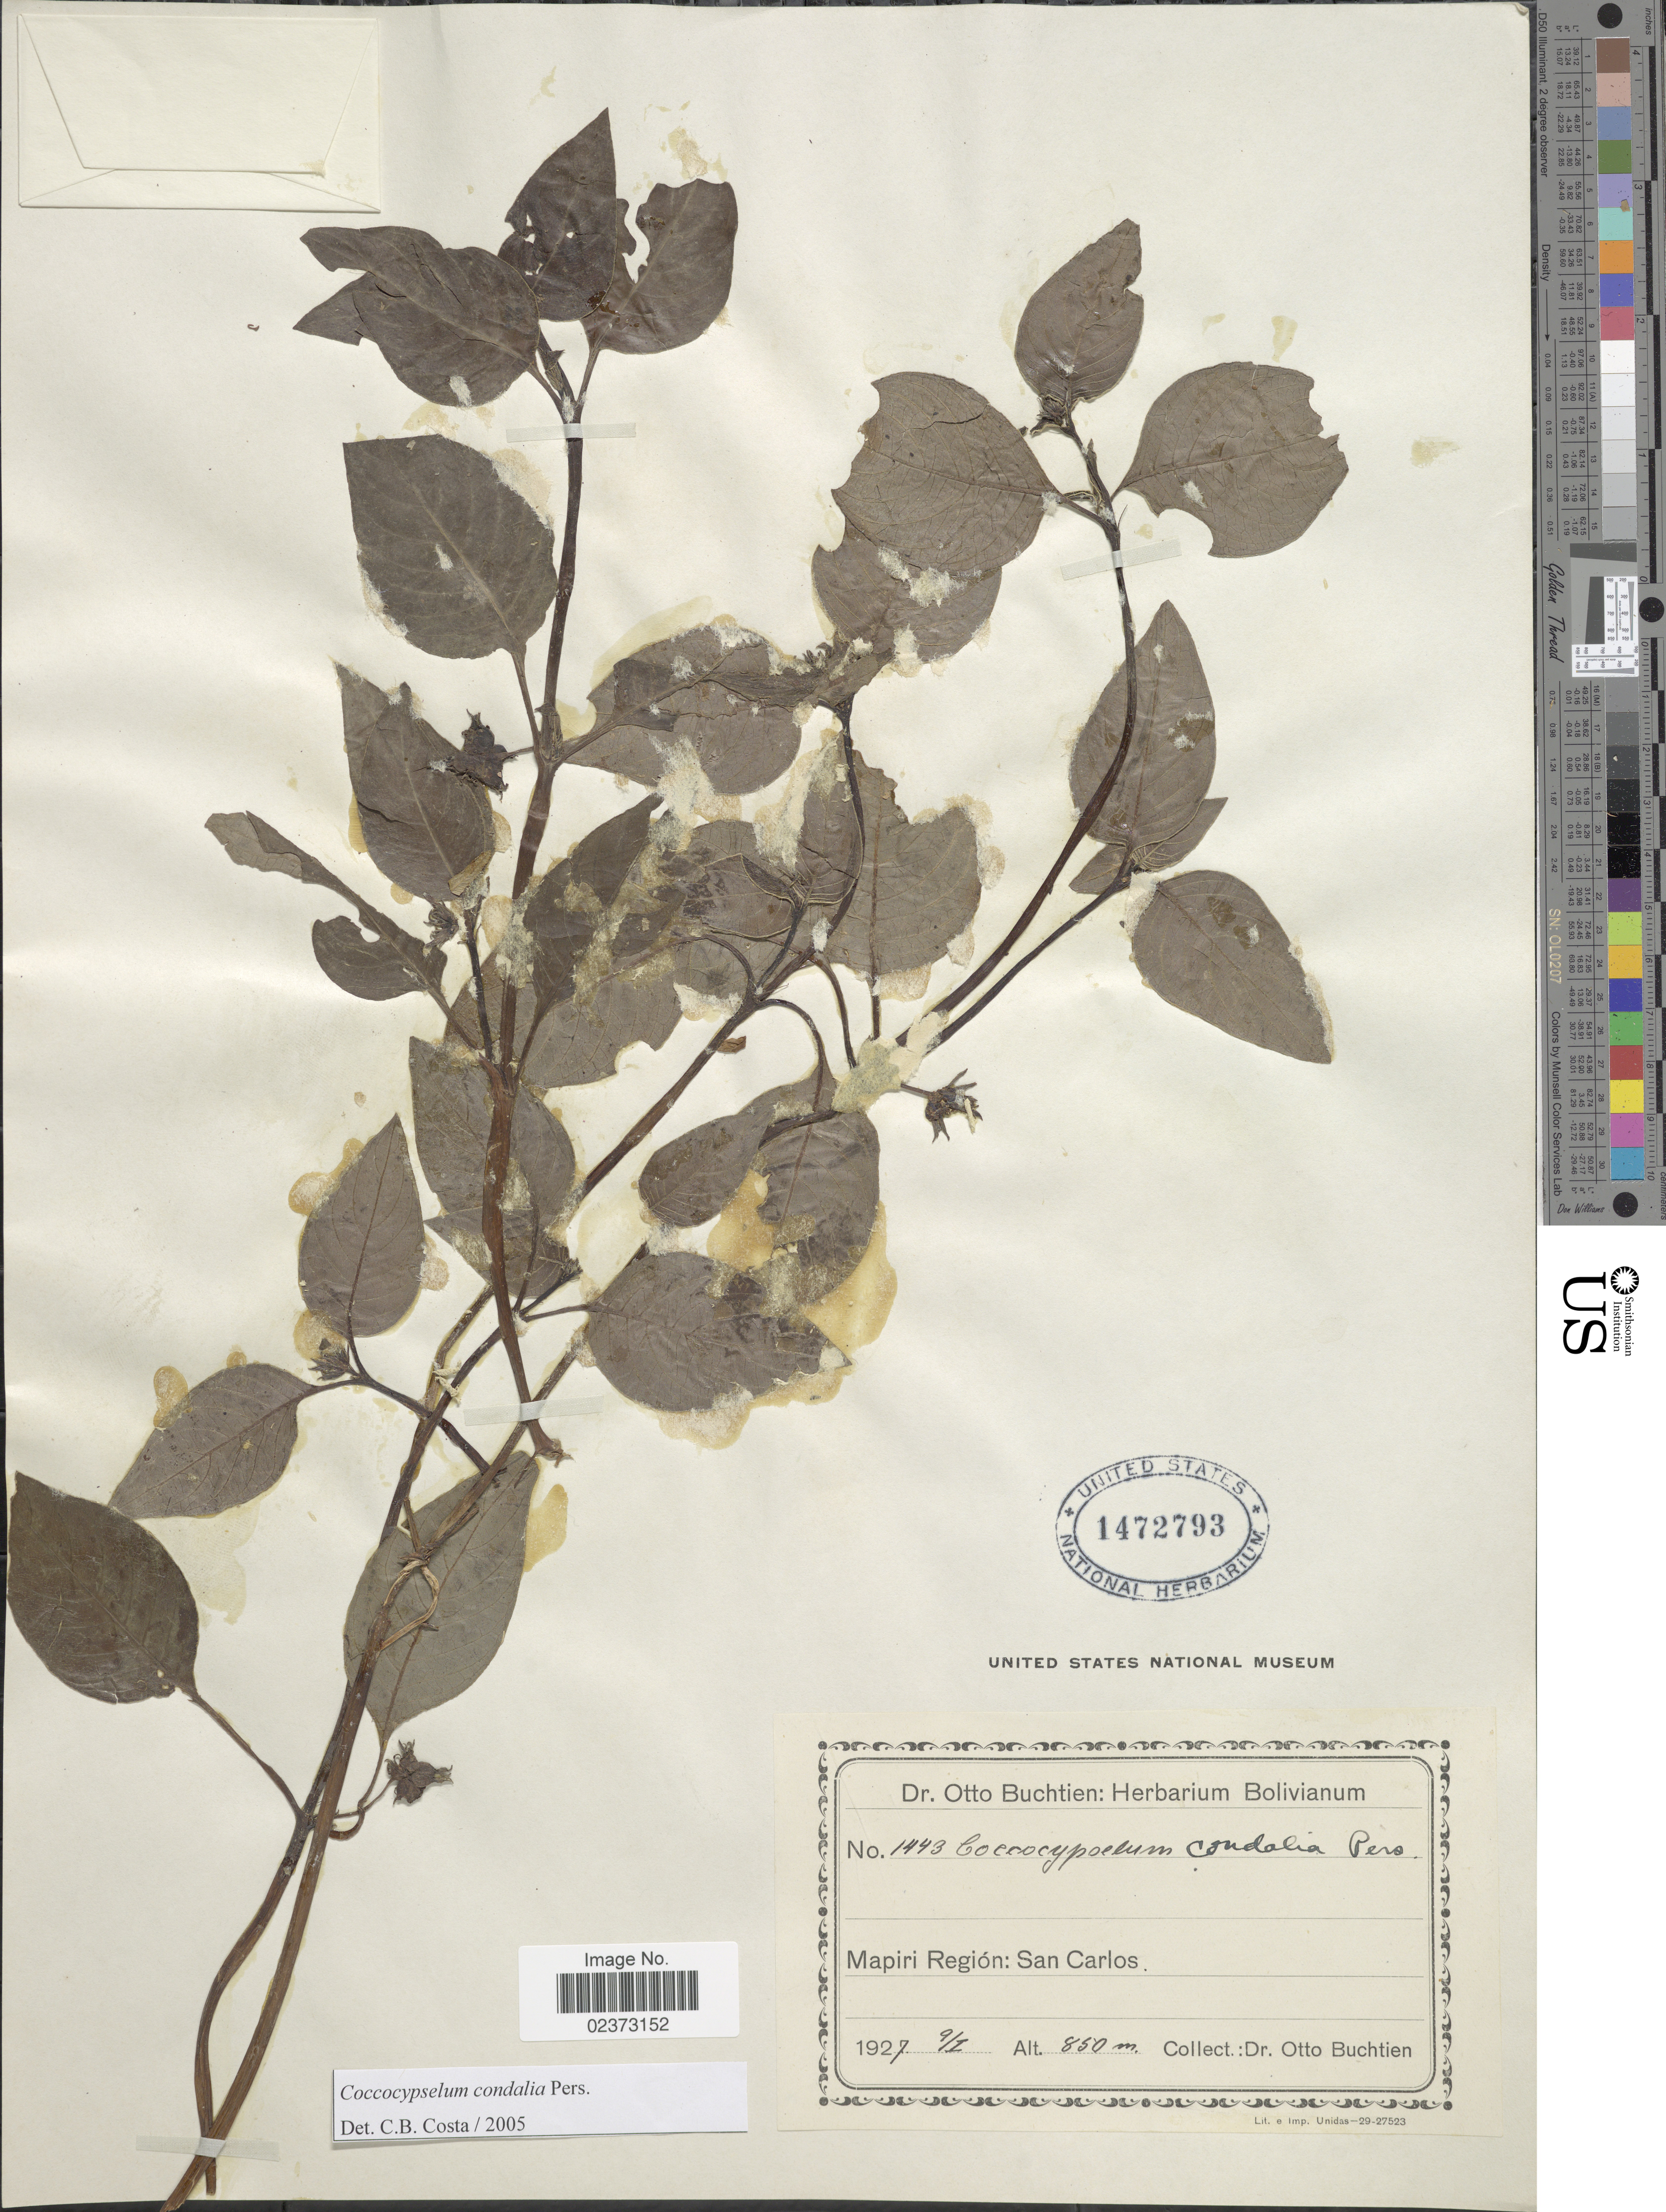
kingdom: Plantae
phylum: Tracheophyta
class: Magnoliopsida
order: Gentianales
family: Rubiaceae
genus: Coccocypselum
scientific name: Coccocypselum condalia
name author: Pers.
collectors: O. Buchtien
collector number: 1443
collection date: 1927-01-09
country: Bolivia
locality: Mapiri Region: San Carlos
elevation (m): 850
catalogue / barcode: US 1472793